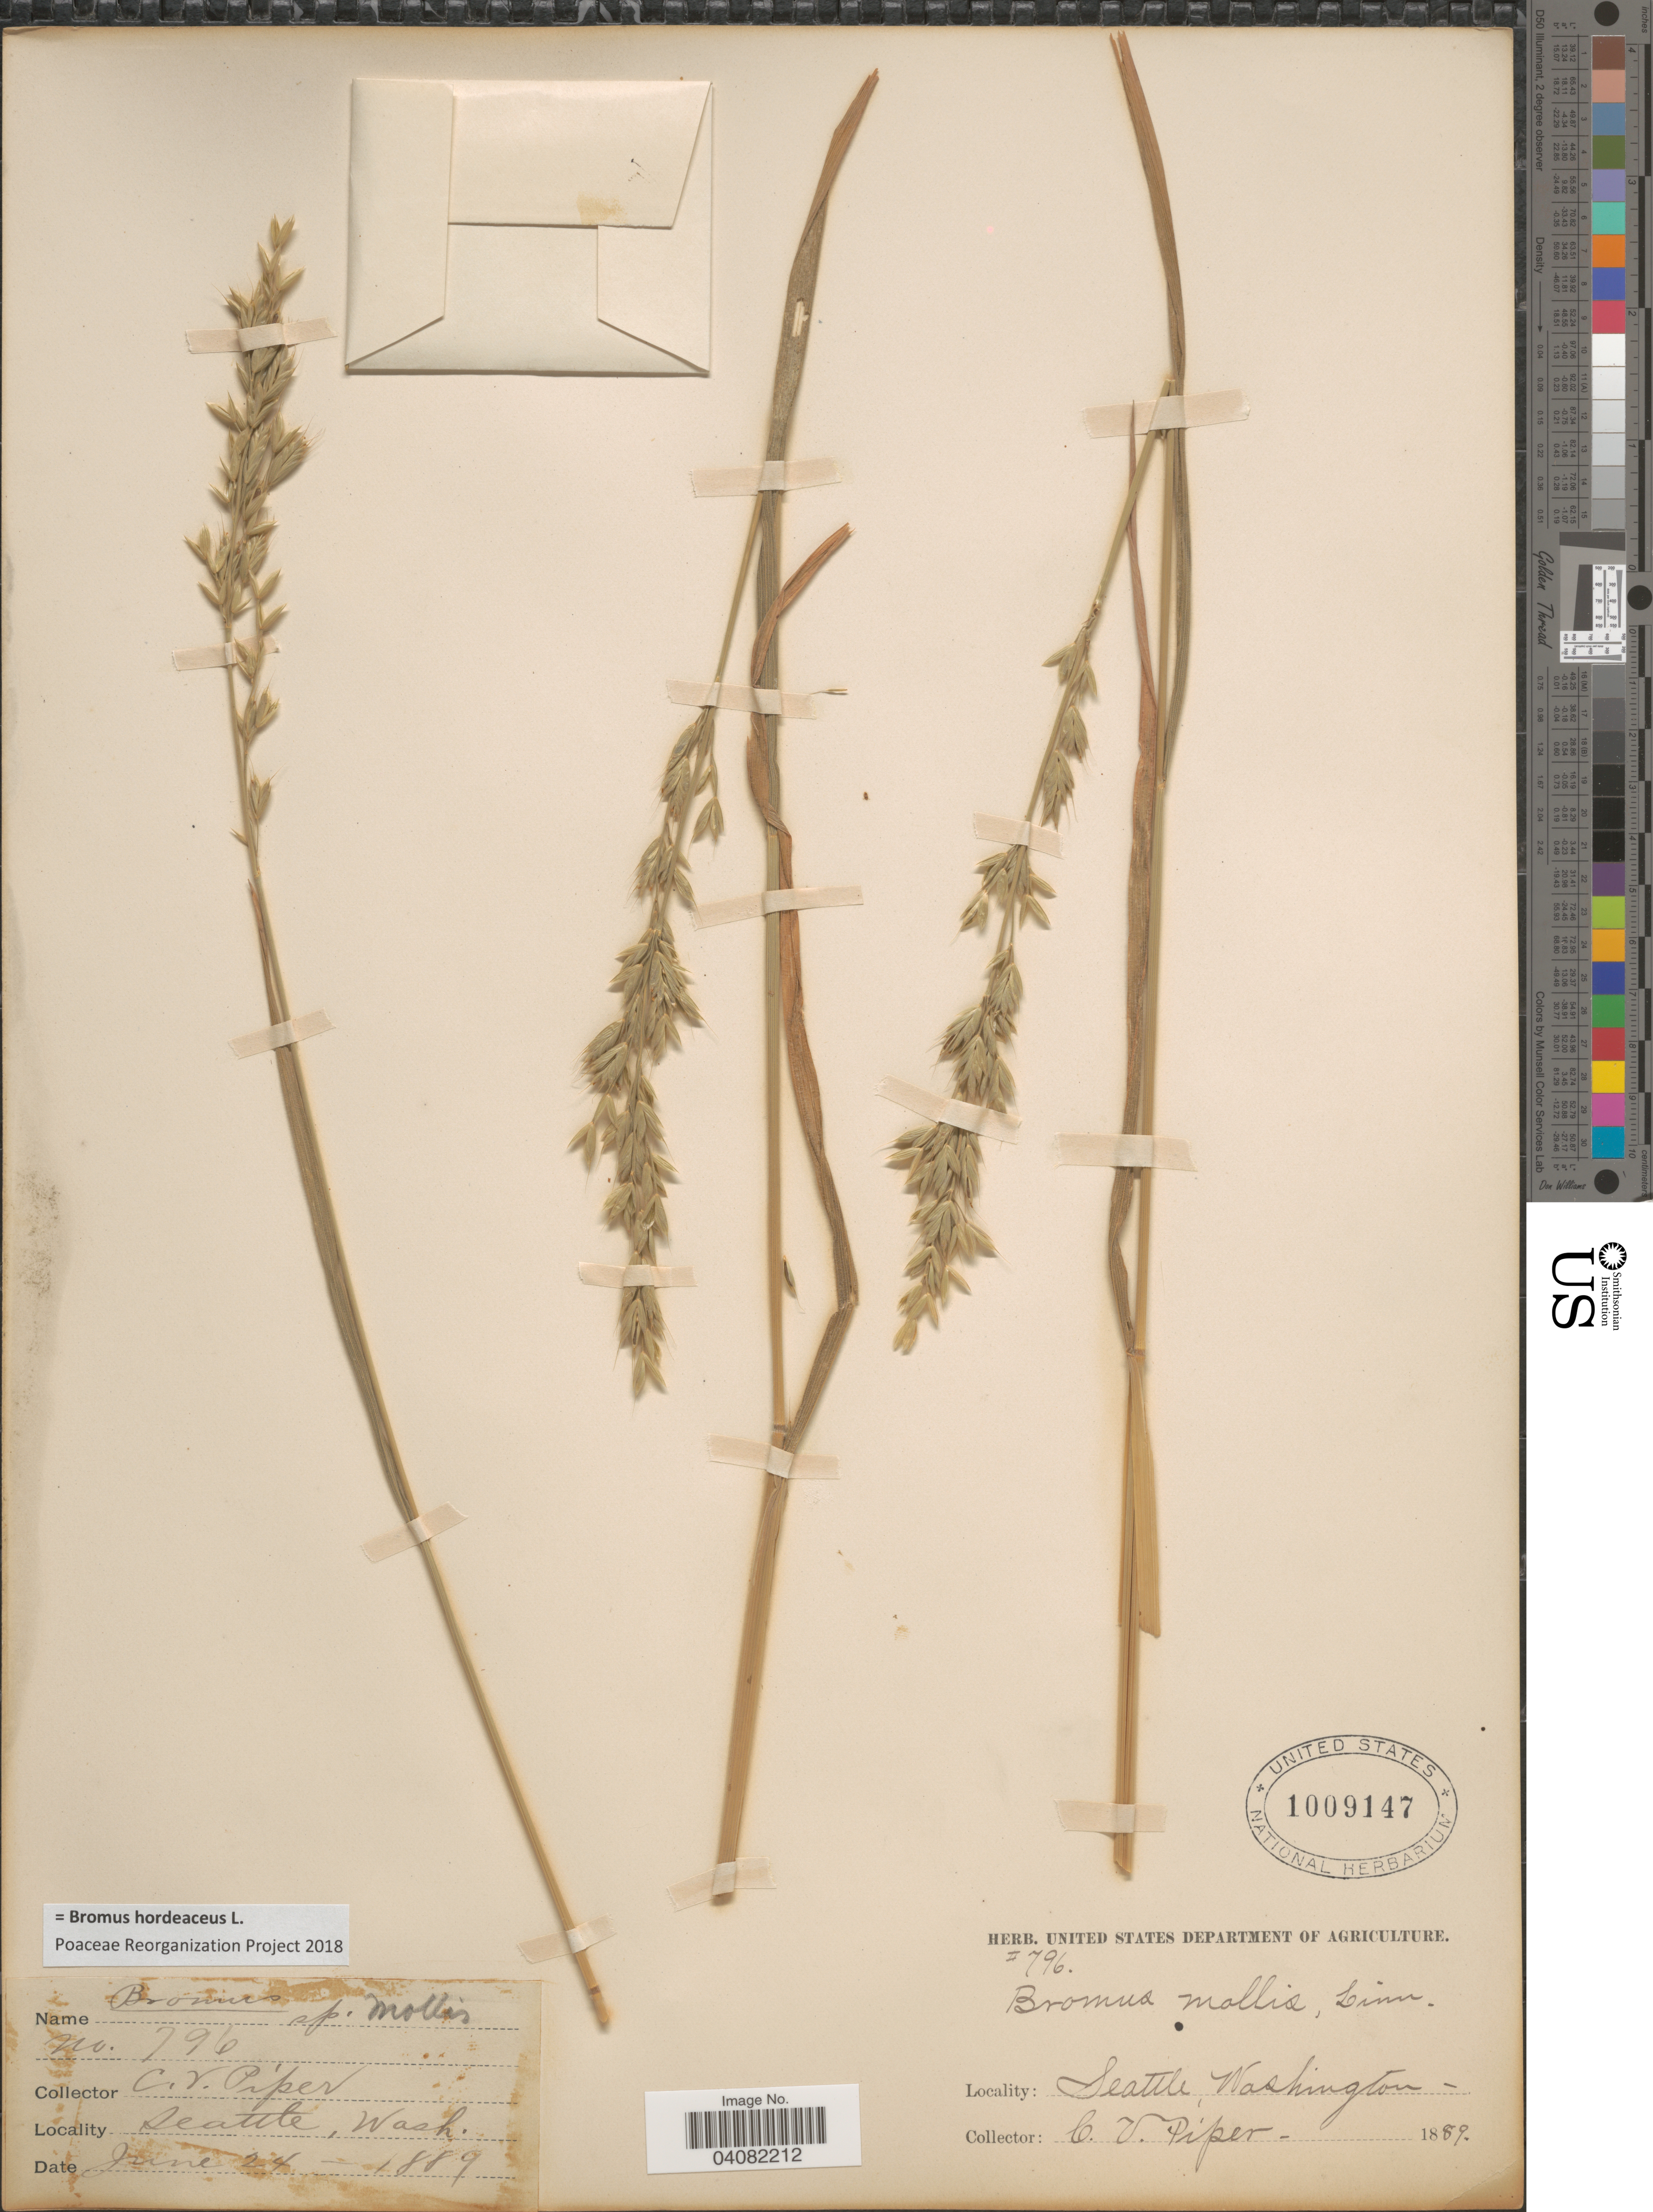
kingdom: Plantae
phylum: Tracheophyta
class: Liliopsida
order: Poales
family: Poaceae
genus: Bromus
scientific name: Bromus hordeaceus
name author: L.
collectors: C. V. Piper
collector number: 796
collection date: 1889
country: United States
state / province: Washington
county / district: King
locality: Seattle.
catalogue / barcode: US 1009147